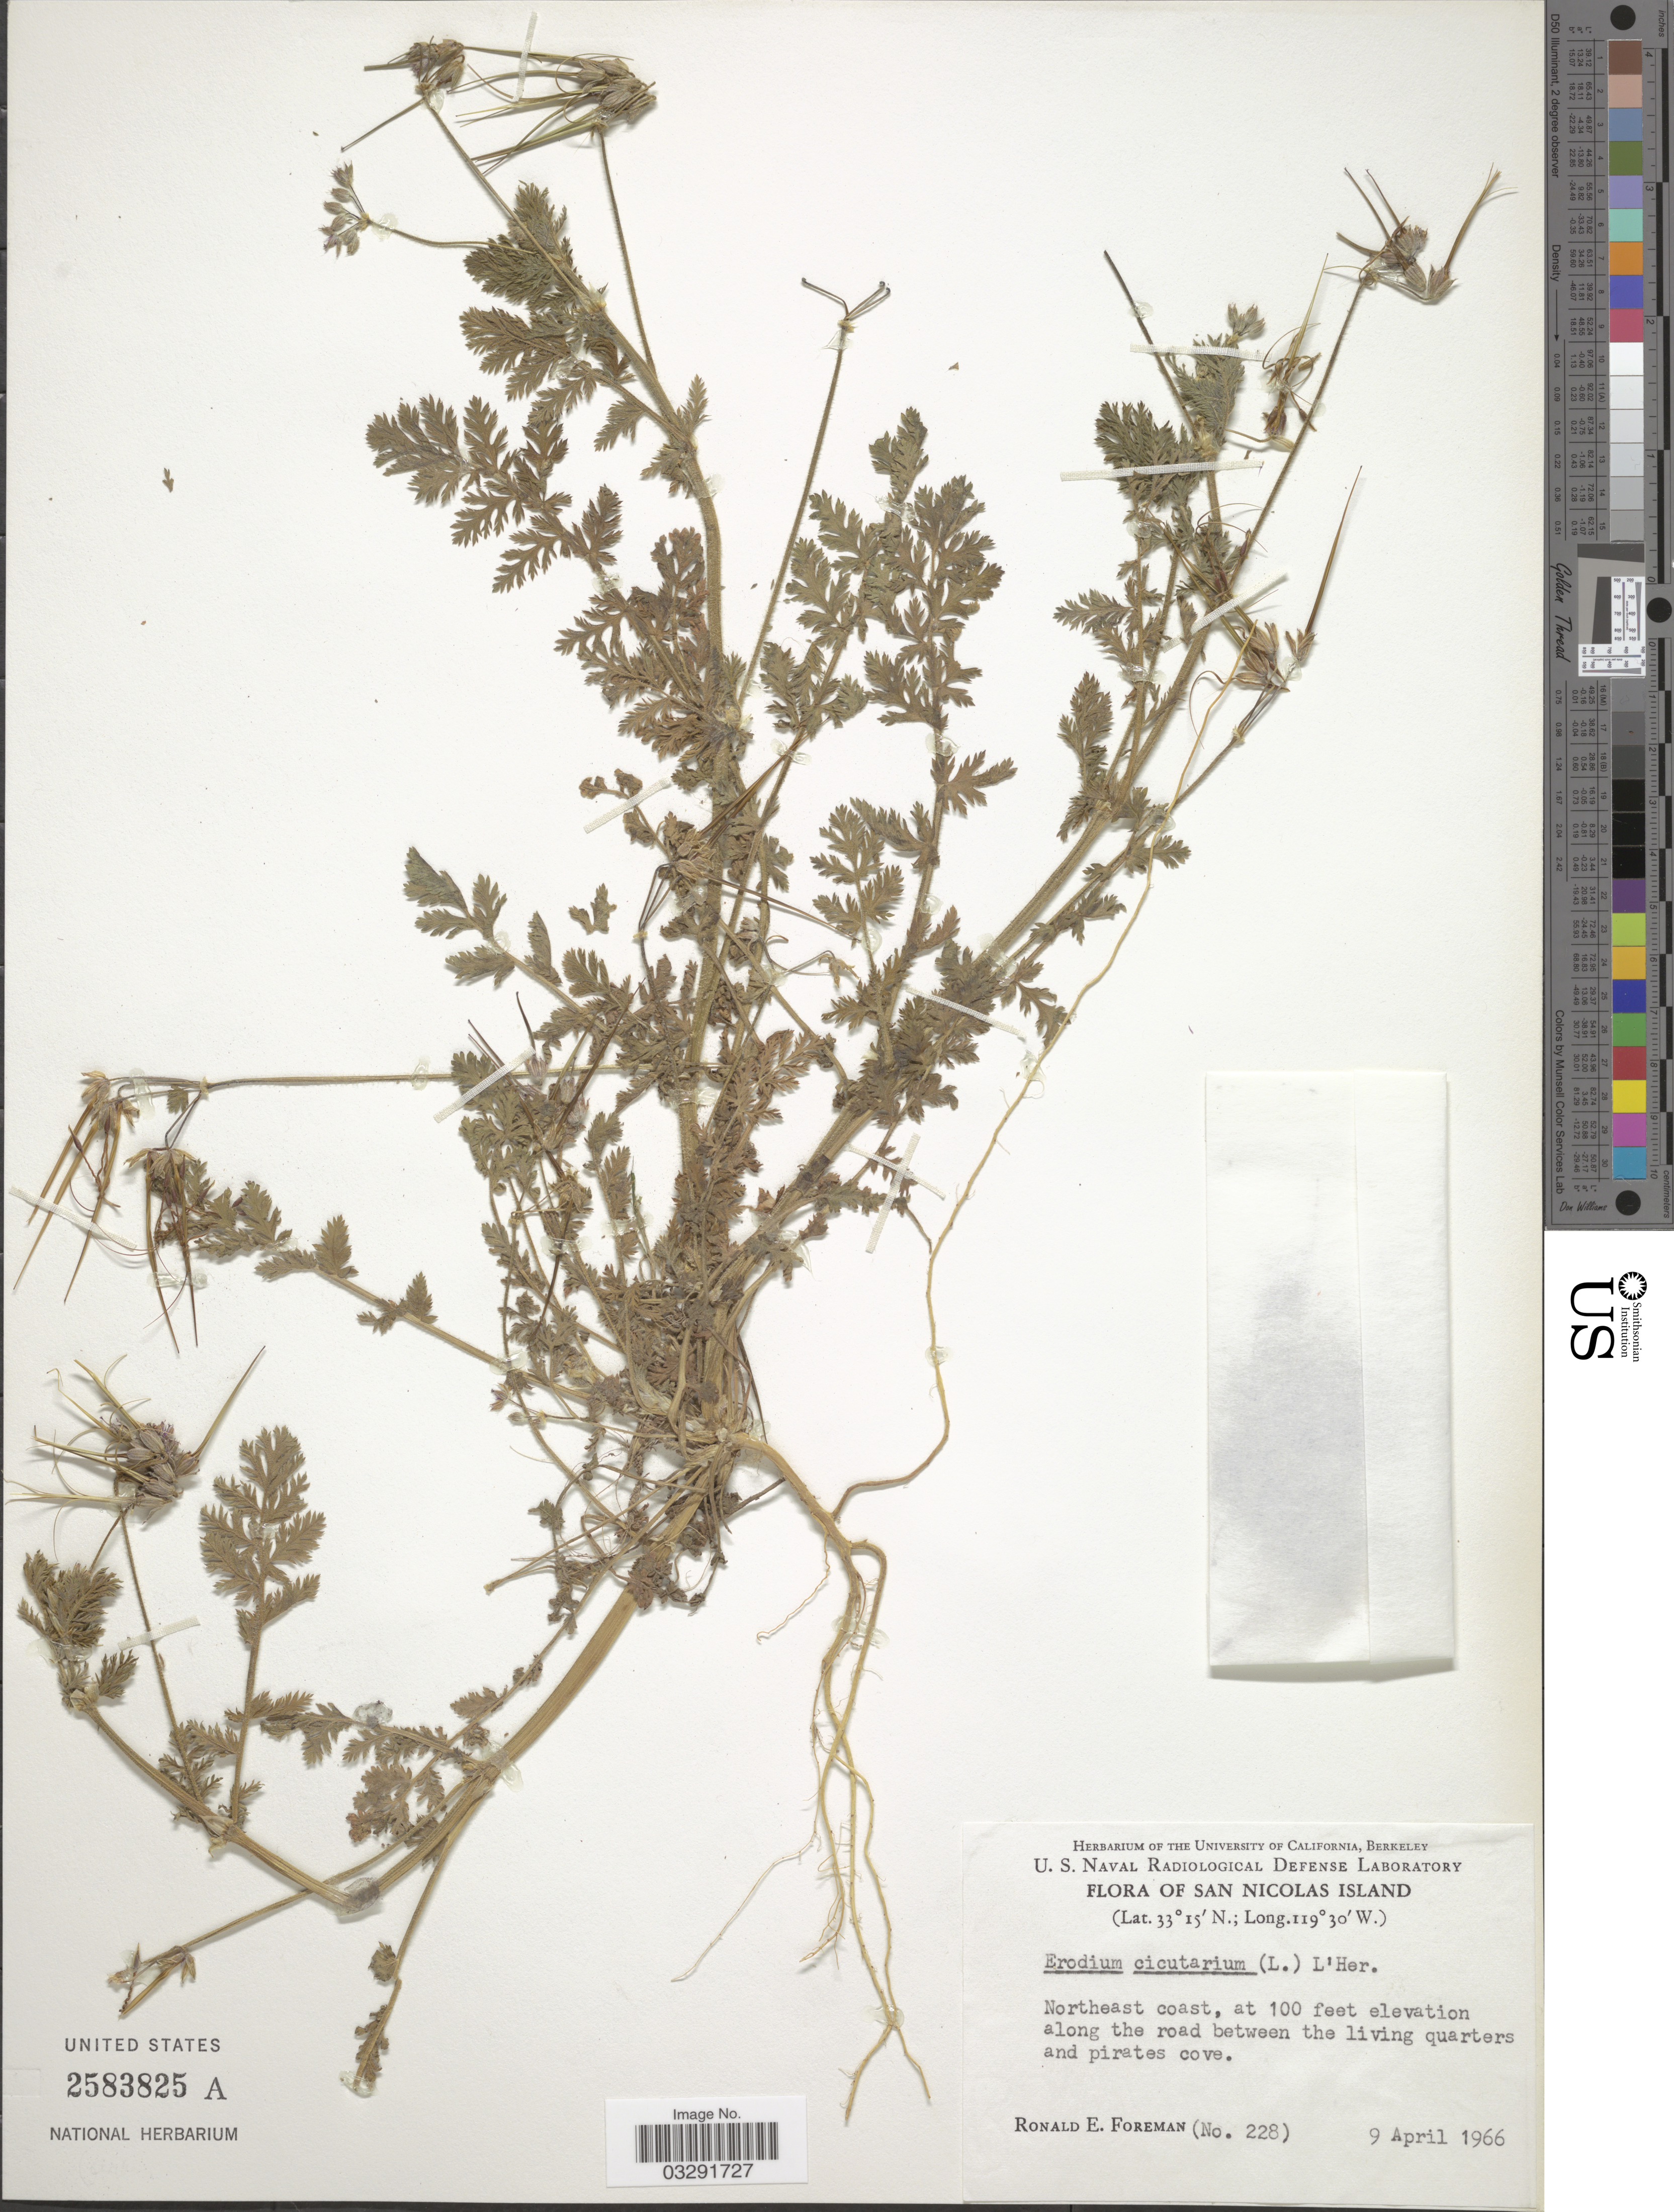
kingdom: Plantae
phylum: Tracheophyta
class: Magnoliopsida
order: Geraniales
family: Geraniaceae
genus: Erodium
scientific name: Erodium cicutarium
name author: (L.) L'Hér.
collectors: R. Foreman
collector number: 228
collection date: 1966-04-09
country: United States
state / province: California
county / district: Ventura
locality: San Nicolas Island. Northeast coast, along the road between the living quarters and pirates cove.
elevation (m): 30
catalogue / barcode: US 2583825A